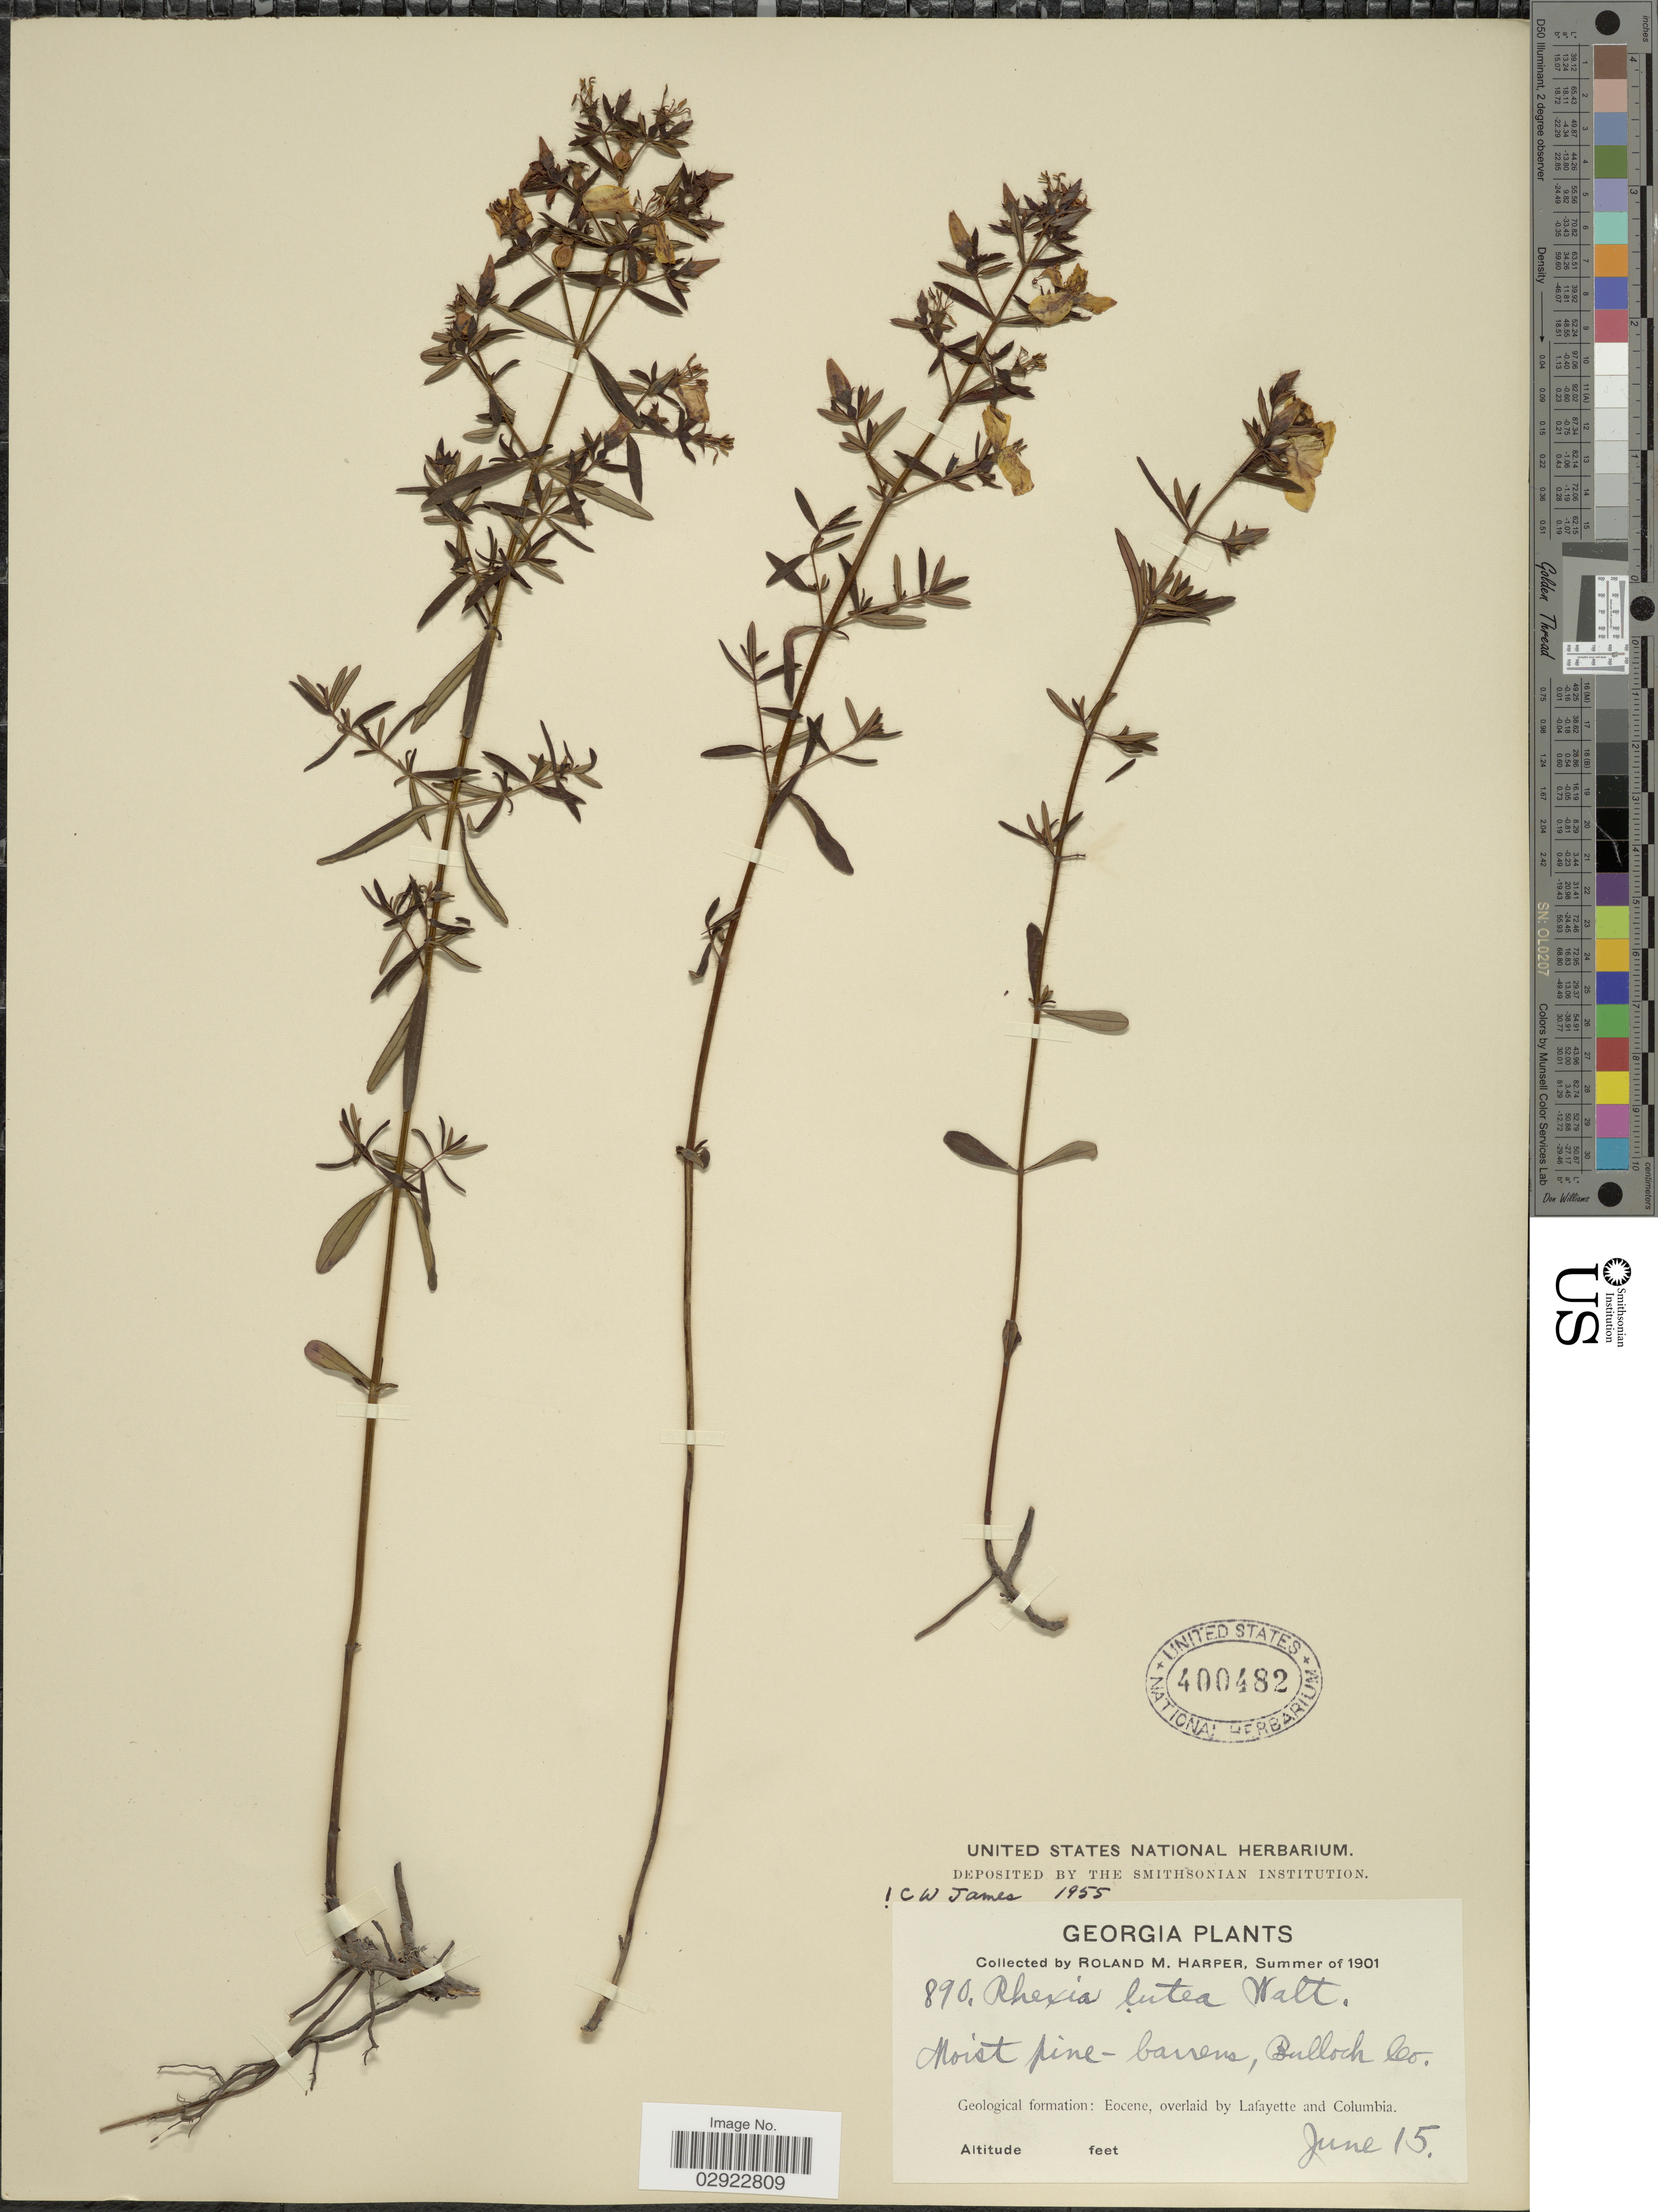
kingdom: Plantae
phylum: Tracheophyta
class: Magnoliopsida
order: Myrtales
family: Melastomataceae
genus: Rhexia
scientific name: Rhexia lutea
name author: Walter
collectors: R. M. Harper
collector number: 890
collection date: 1901-06-15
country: United States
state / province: Georgia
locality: Bulloch Co. Geological formation: Eocene, overlaid by Lafayette and Columbia.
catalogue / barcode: US 400482